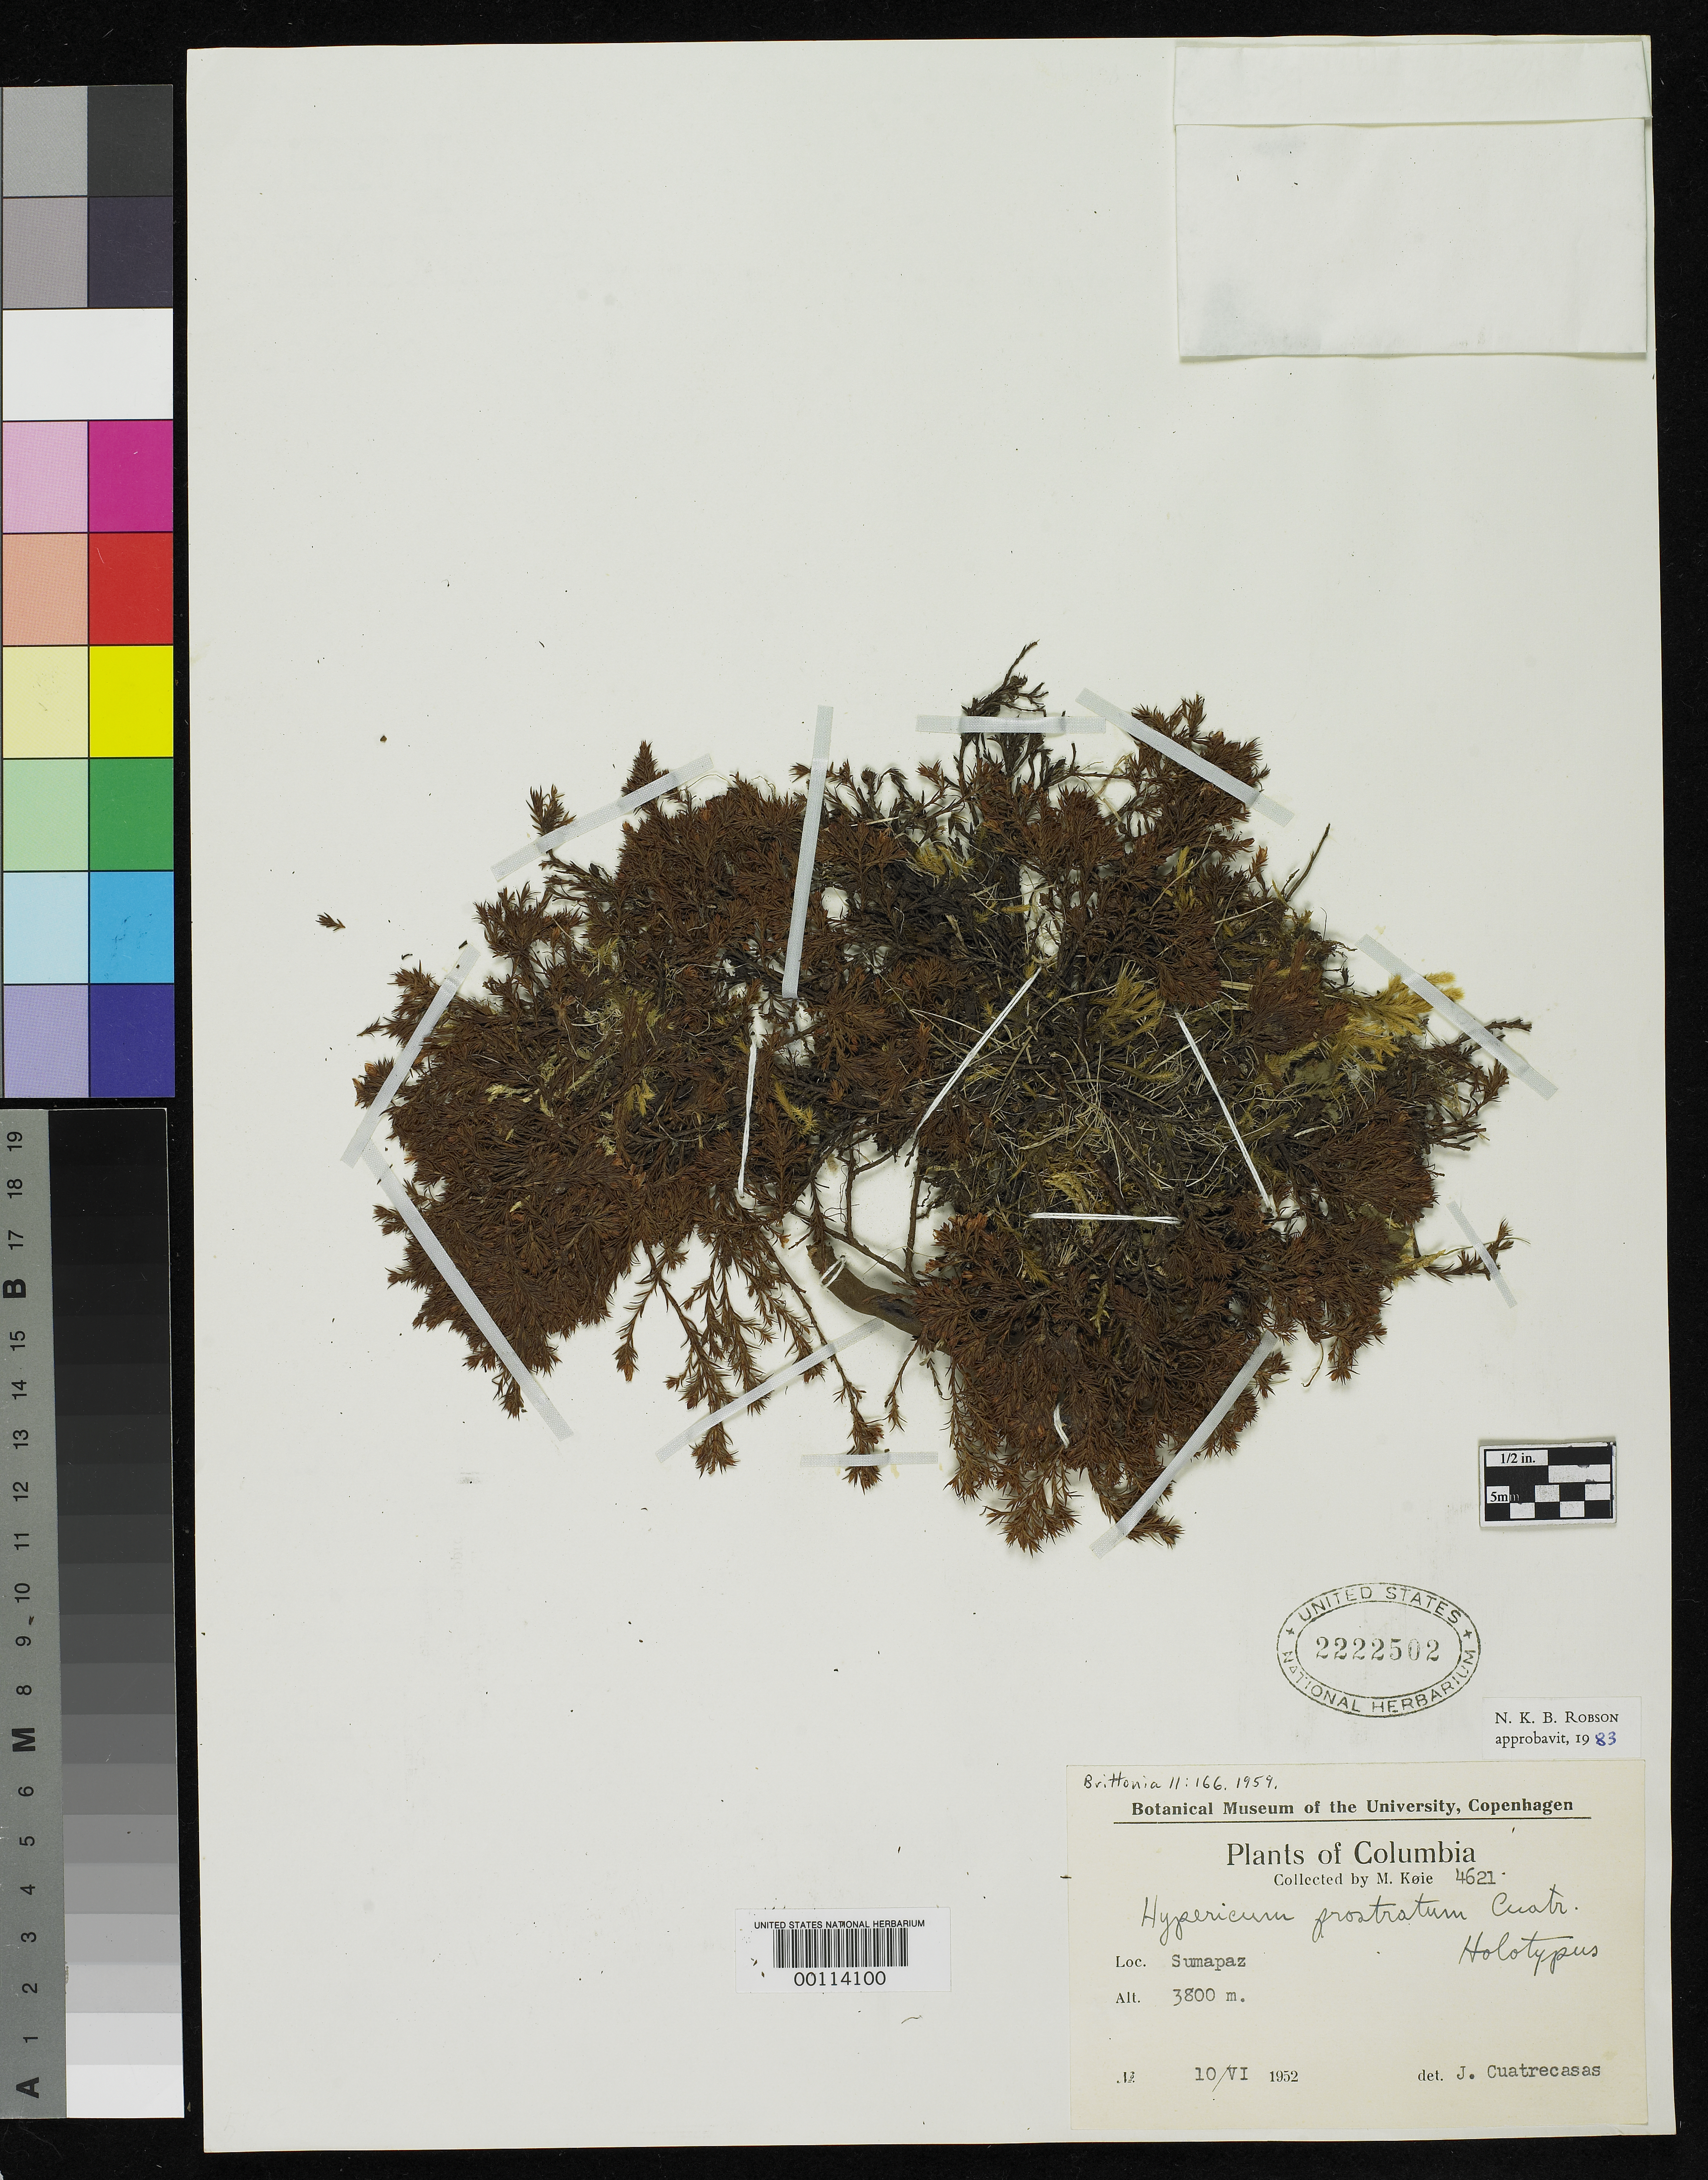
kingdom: Plantae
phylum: Tracheophyta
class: Magnoliopsida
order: Malpighiales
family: Hypericaceae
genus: Hypericum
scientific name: Hypericum prostratum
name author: Cuatrec.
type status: Holotype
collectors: M. Koje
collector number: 4621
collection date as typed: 10 Jun 1952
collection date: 1952-06-10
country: Colombia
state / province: Cundinamarca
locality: Sumapaz.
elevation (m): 3800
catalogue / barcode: US 2222502